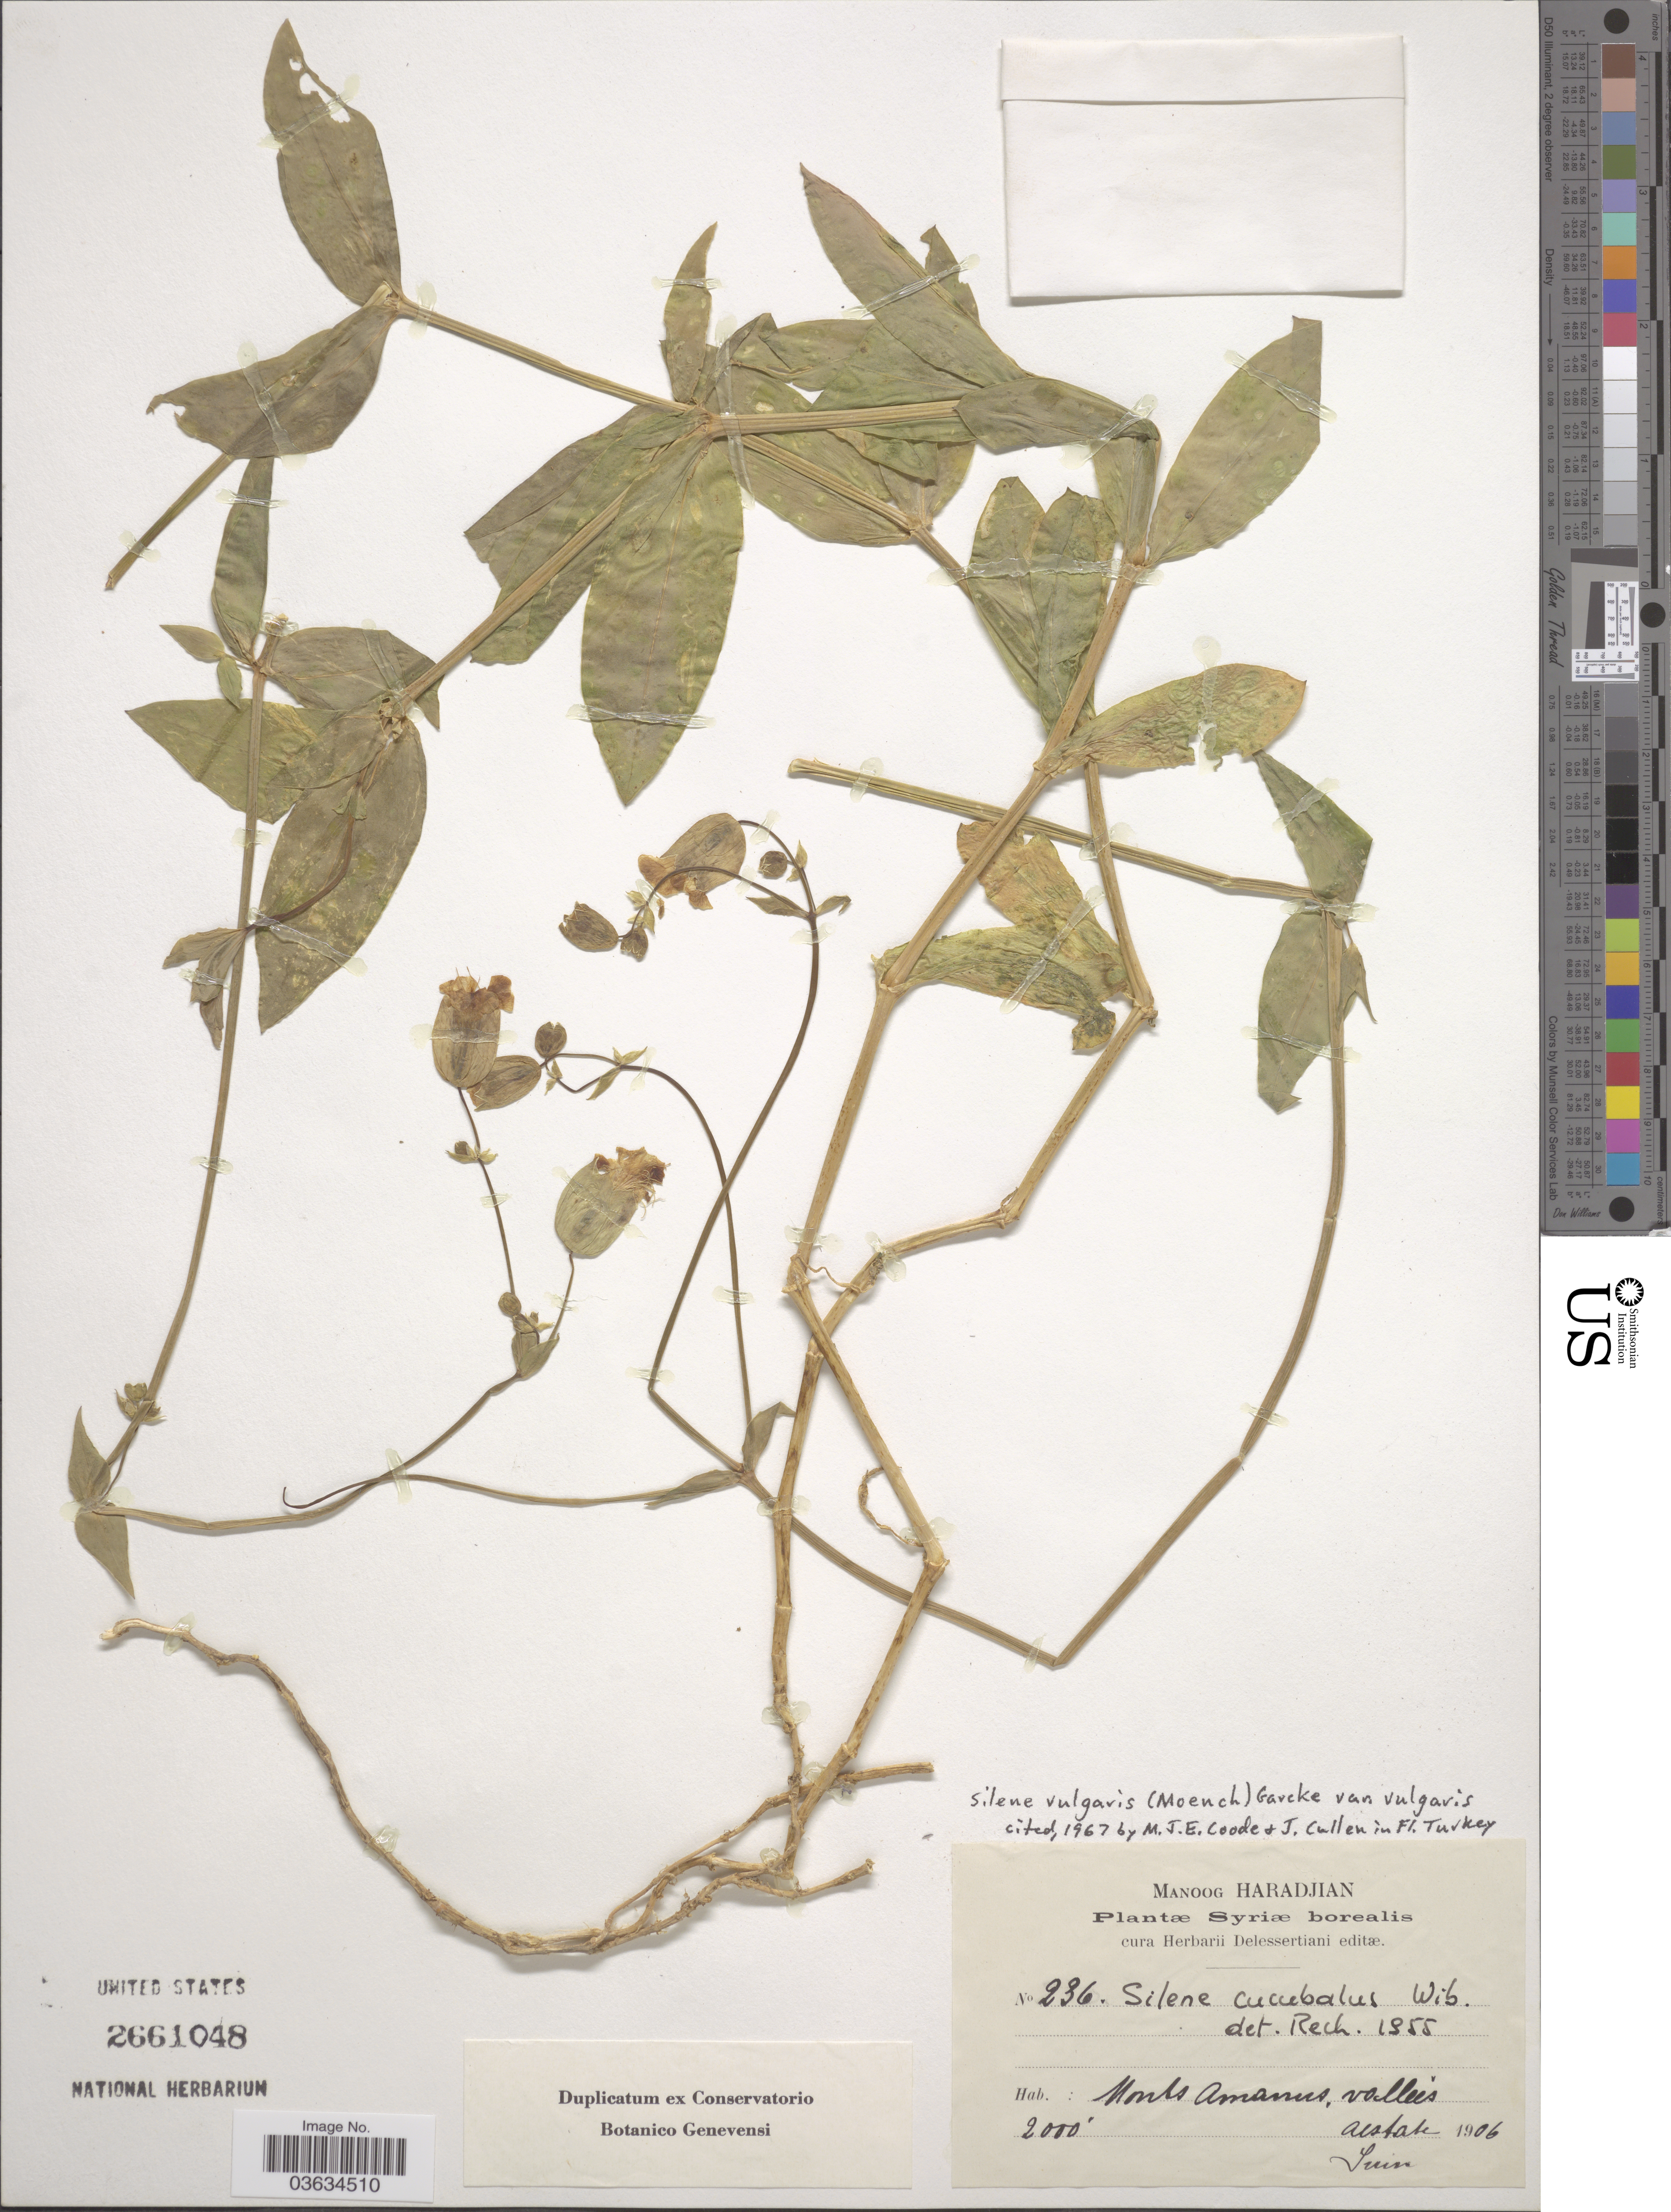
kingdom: Plantae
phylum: Tracheophyta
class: Magnoliopsida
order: Caryophyllales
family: Caryophyllaceae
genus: Silene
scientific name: Silene vulgaris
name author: (Moench) Garcke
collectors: M. Haradjian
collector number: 236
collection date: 1906-06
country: Turkey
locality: Syriæ borealis. Monts Amanus, vallees.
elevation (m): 610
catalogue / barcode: US 2661048